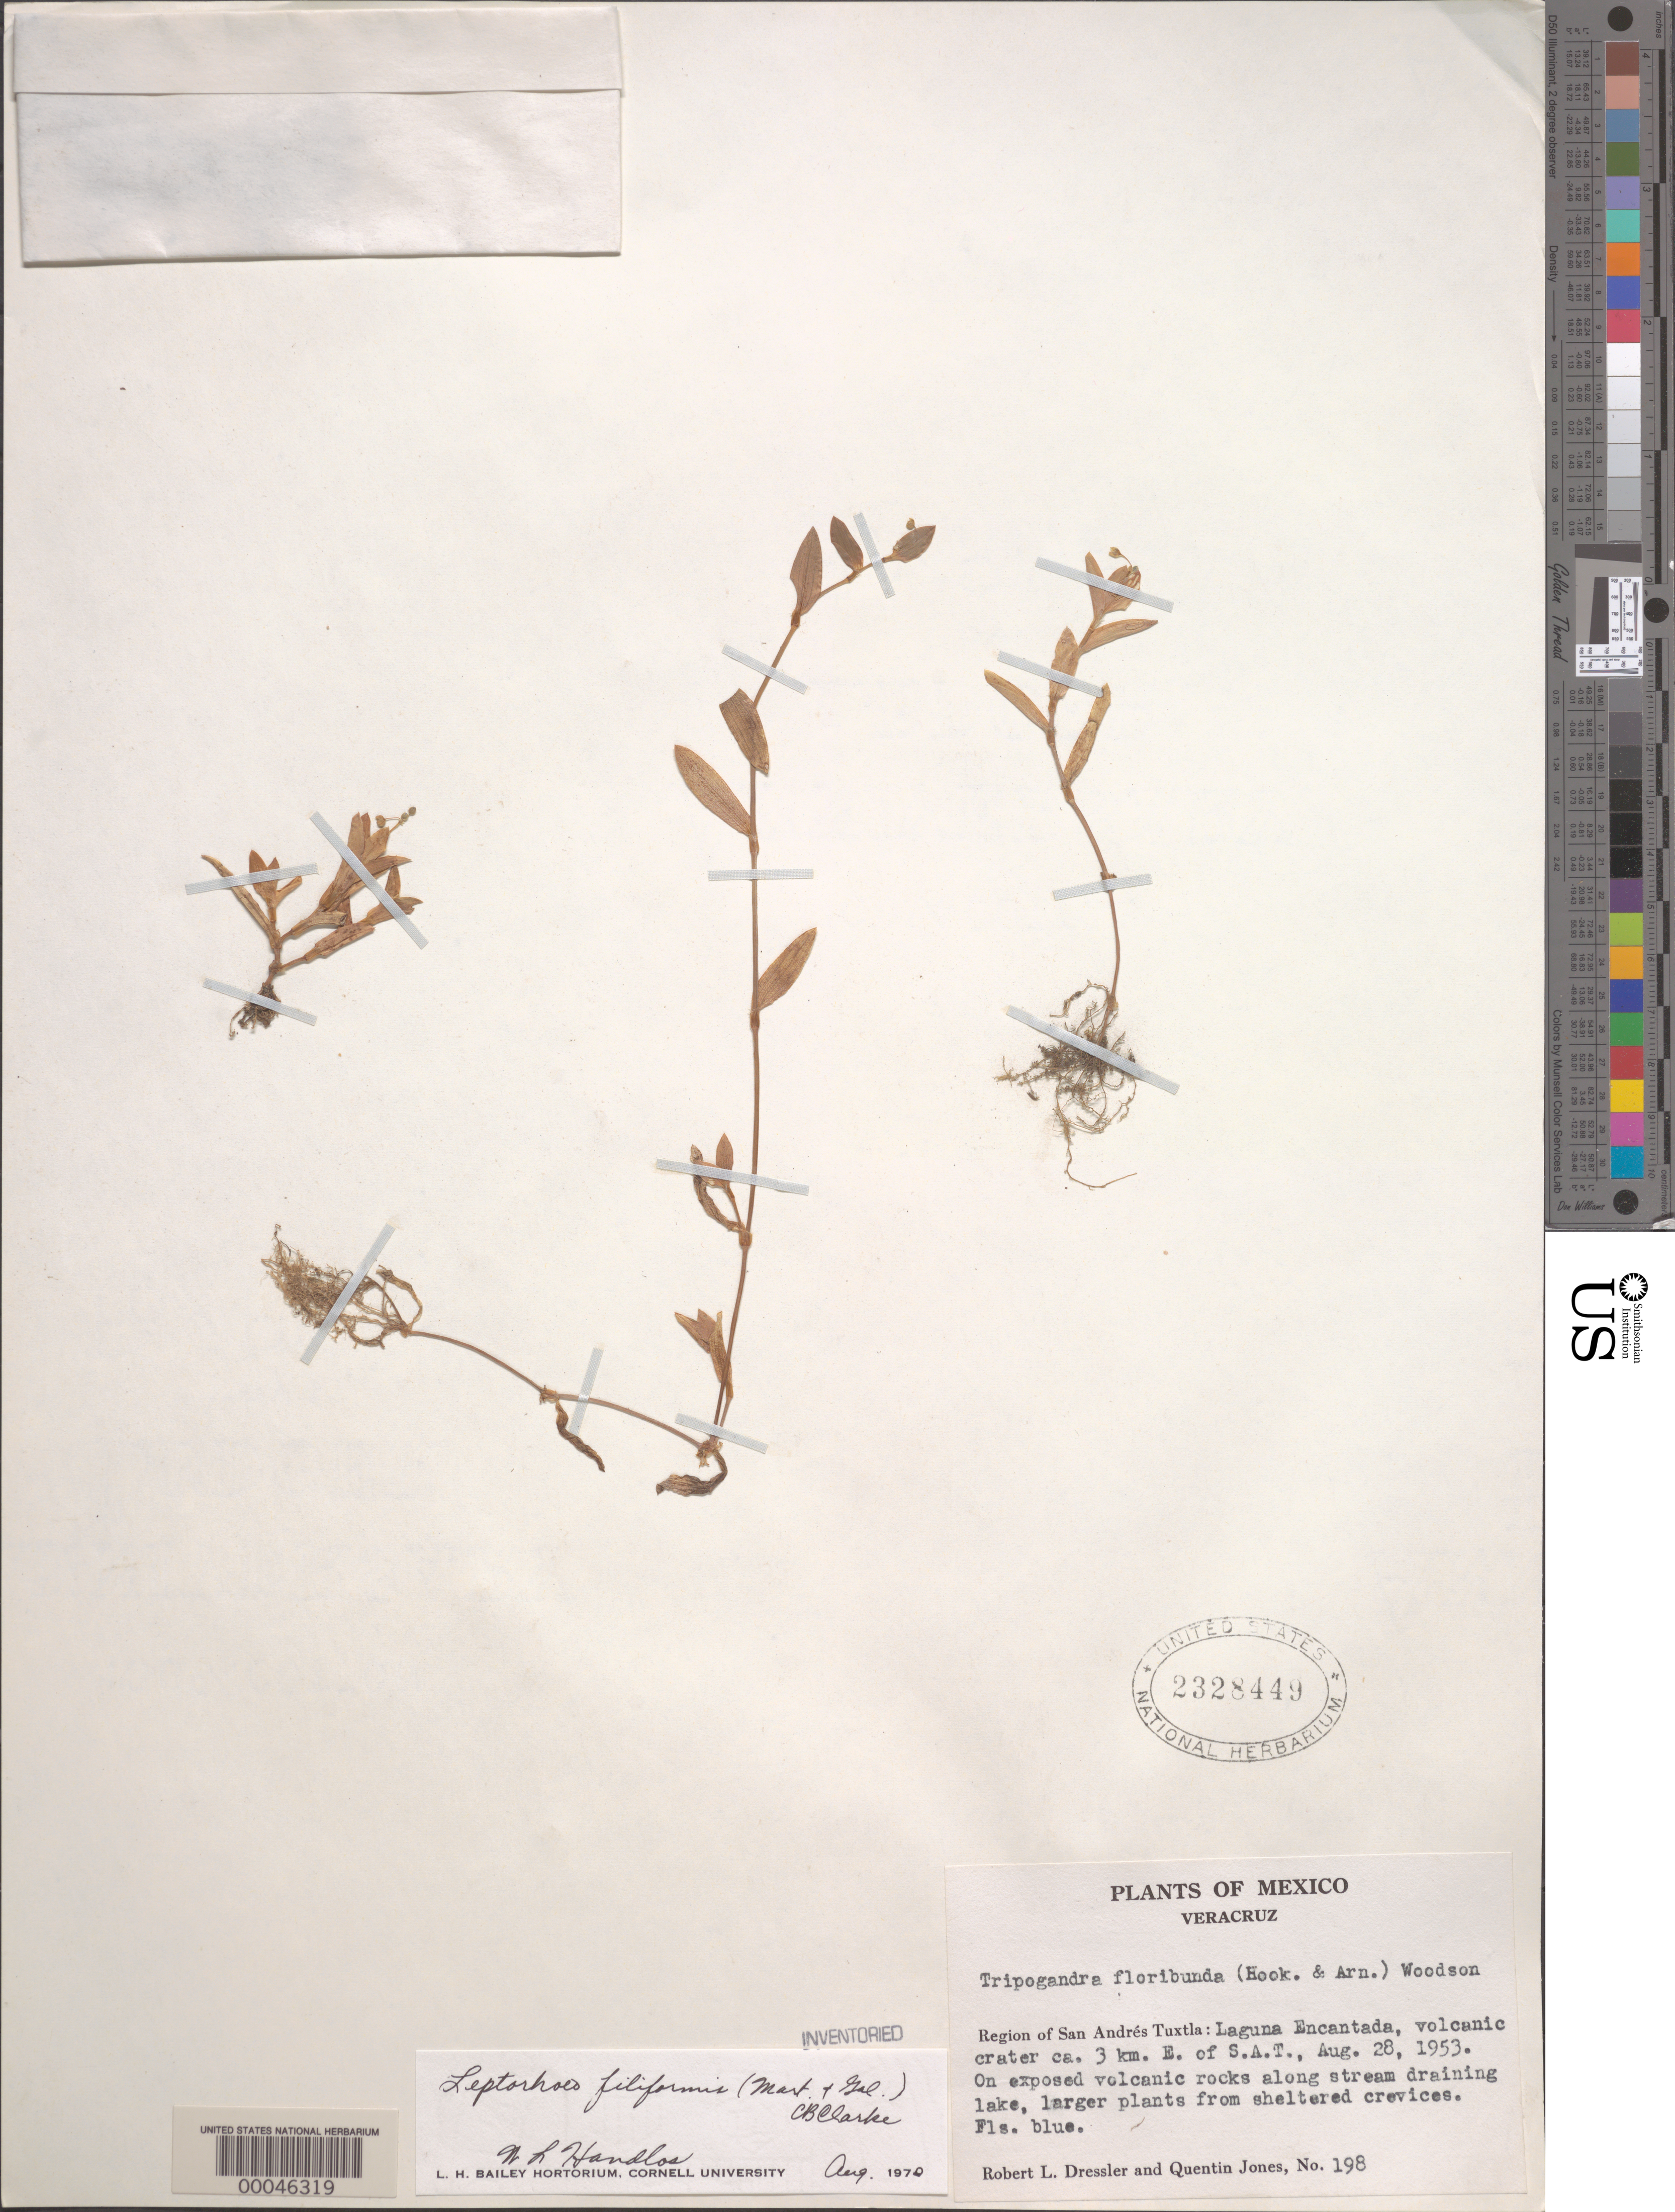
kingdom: Plantae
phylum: Tracheophyta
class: Liliopsida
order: Commelinales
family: Commelinaceae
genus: Callisia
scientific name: Callisia filiformis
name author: (M. Martens & Galeotti) D.R. Hunt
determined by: Handlos, W. L.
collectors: R. Dressler & Q. Jones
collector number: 198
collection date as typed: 28 Aug 1953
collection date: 1953-08-28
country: Mexico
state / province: Veracruz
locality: San andres Tuxtla, laguna encantada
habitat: Volcanic crater, along stream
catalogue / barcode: US 2328449